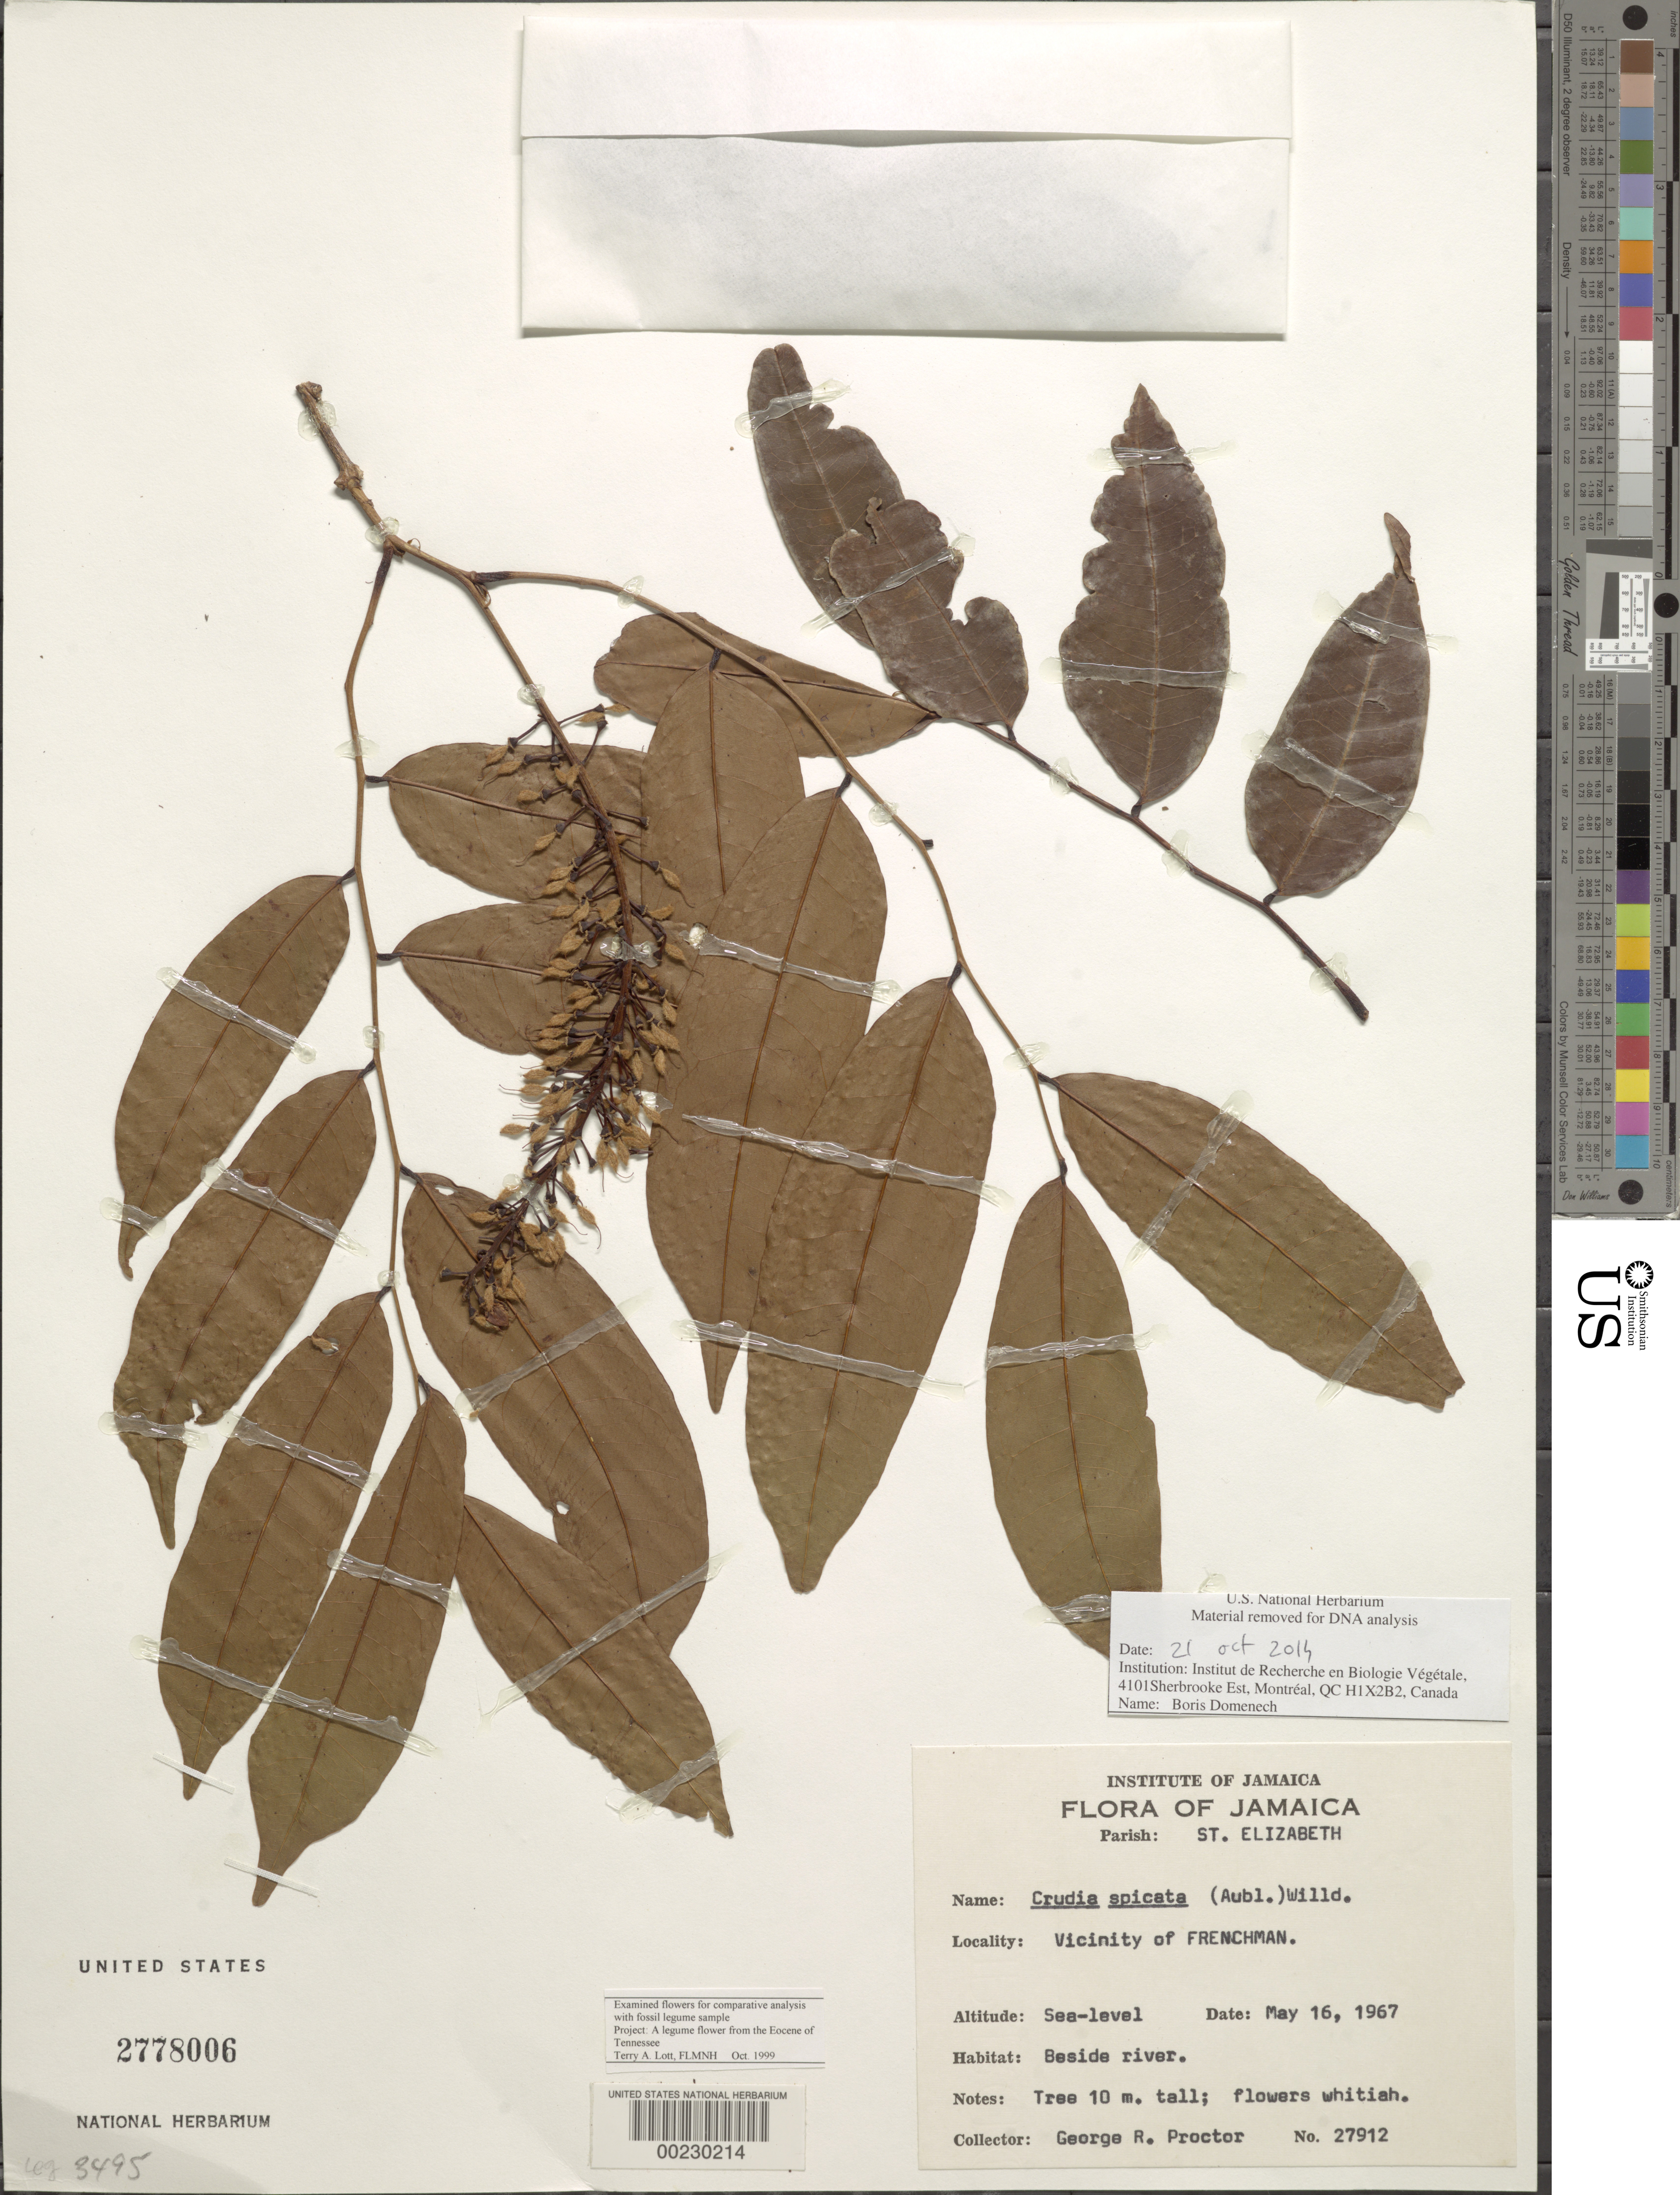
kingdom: Plantae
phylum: Tracheophyta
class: Magnoliopsida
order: Fabales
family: Fabaceae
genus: Crudia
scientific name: Crudia spicata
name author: (Aubl.) Benth.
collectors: G. R. Proctor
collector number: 27912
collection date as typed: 16 May 1967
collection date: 1967-05-16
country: Jamaica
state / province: Saint Elizabeth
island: Greater Antilles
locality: Vicinity of frenchman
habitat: Beside river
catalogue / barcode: US 2778006